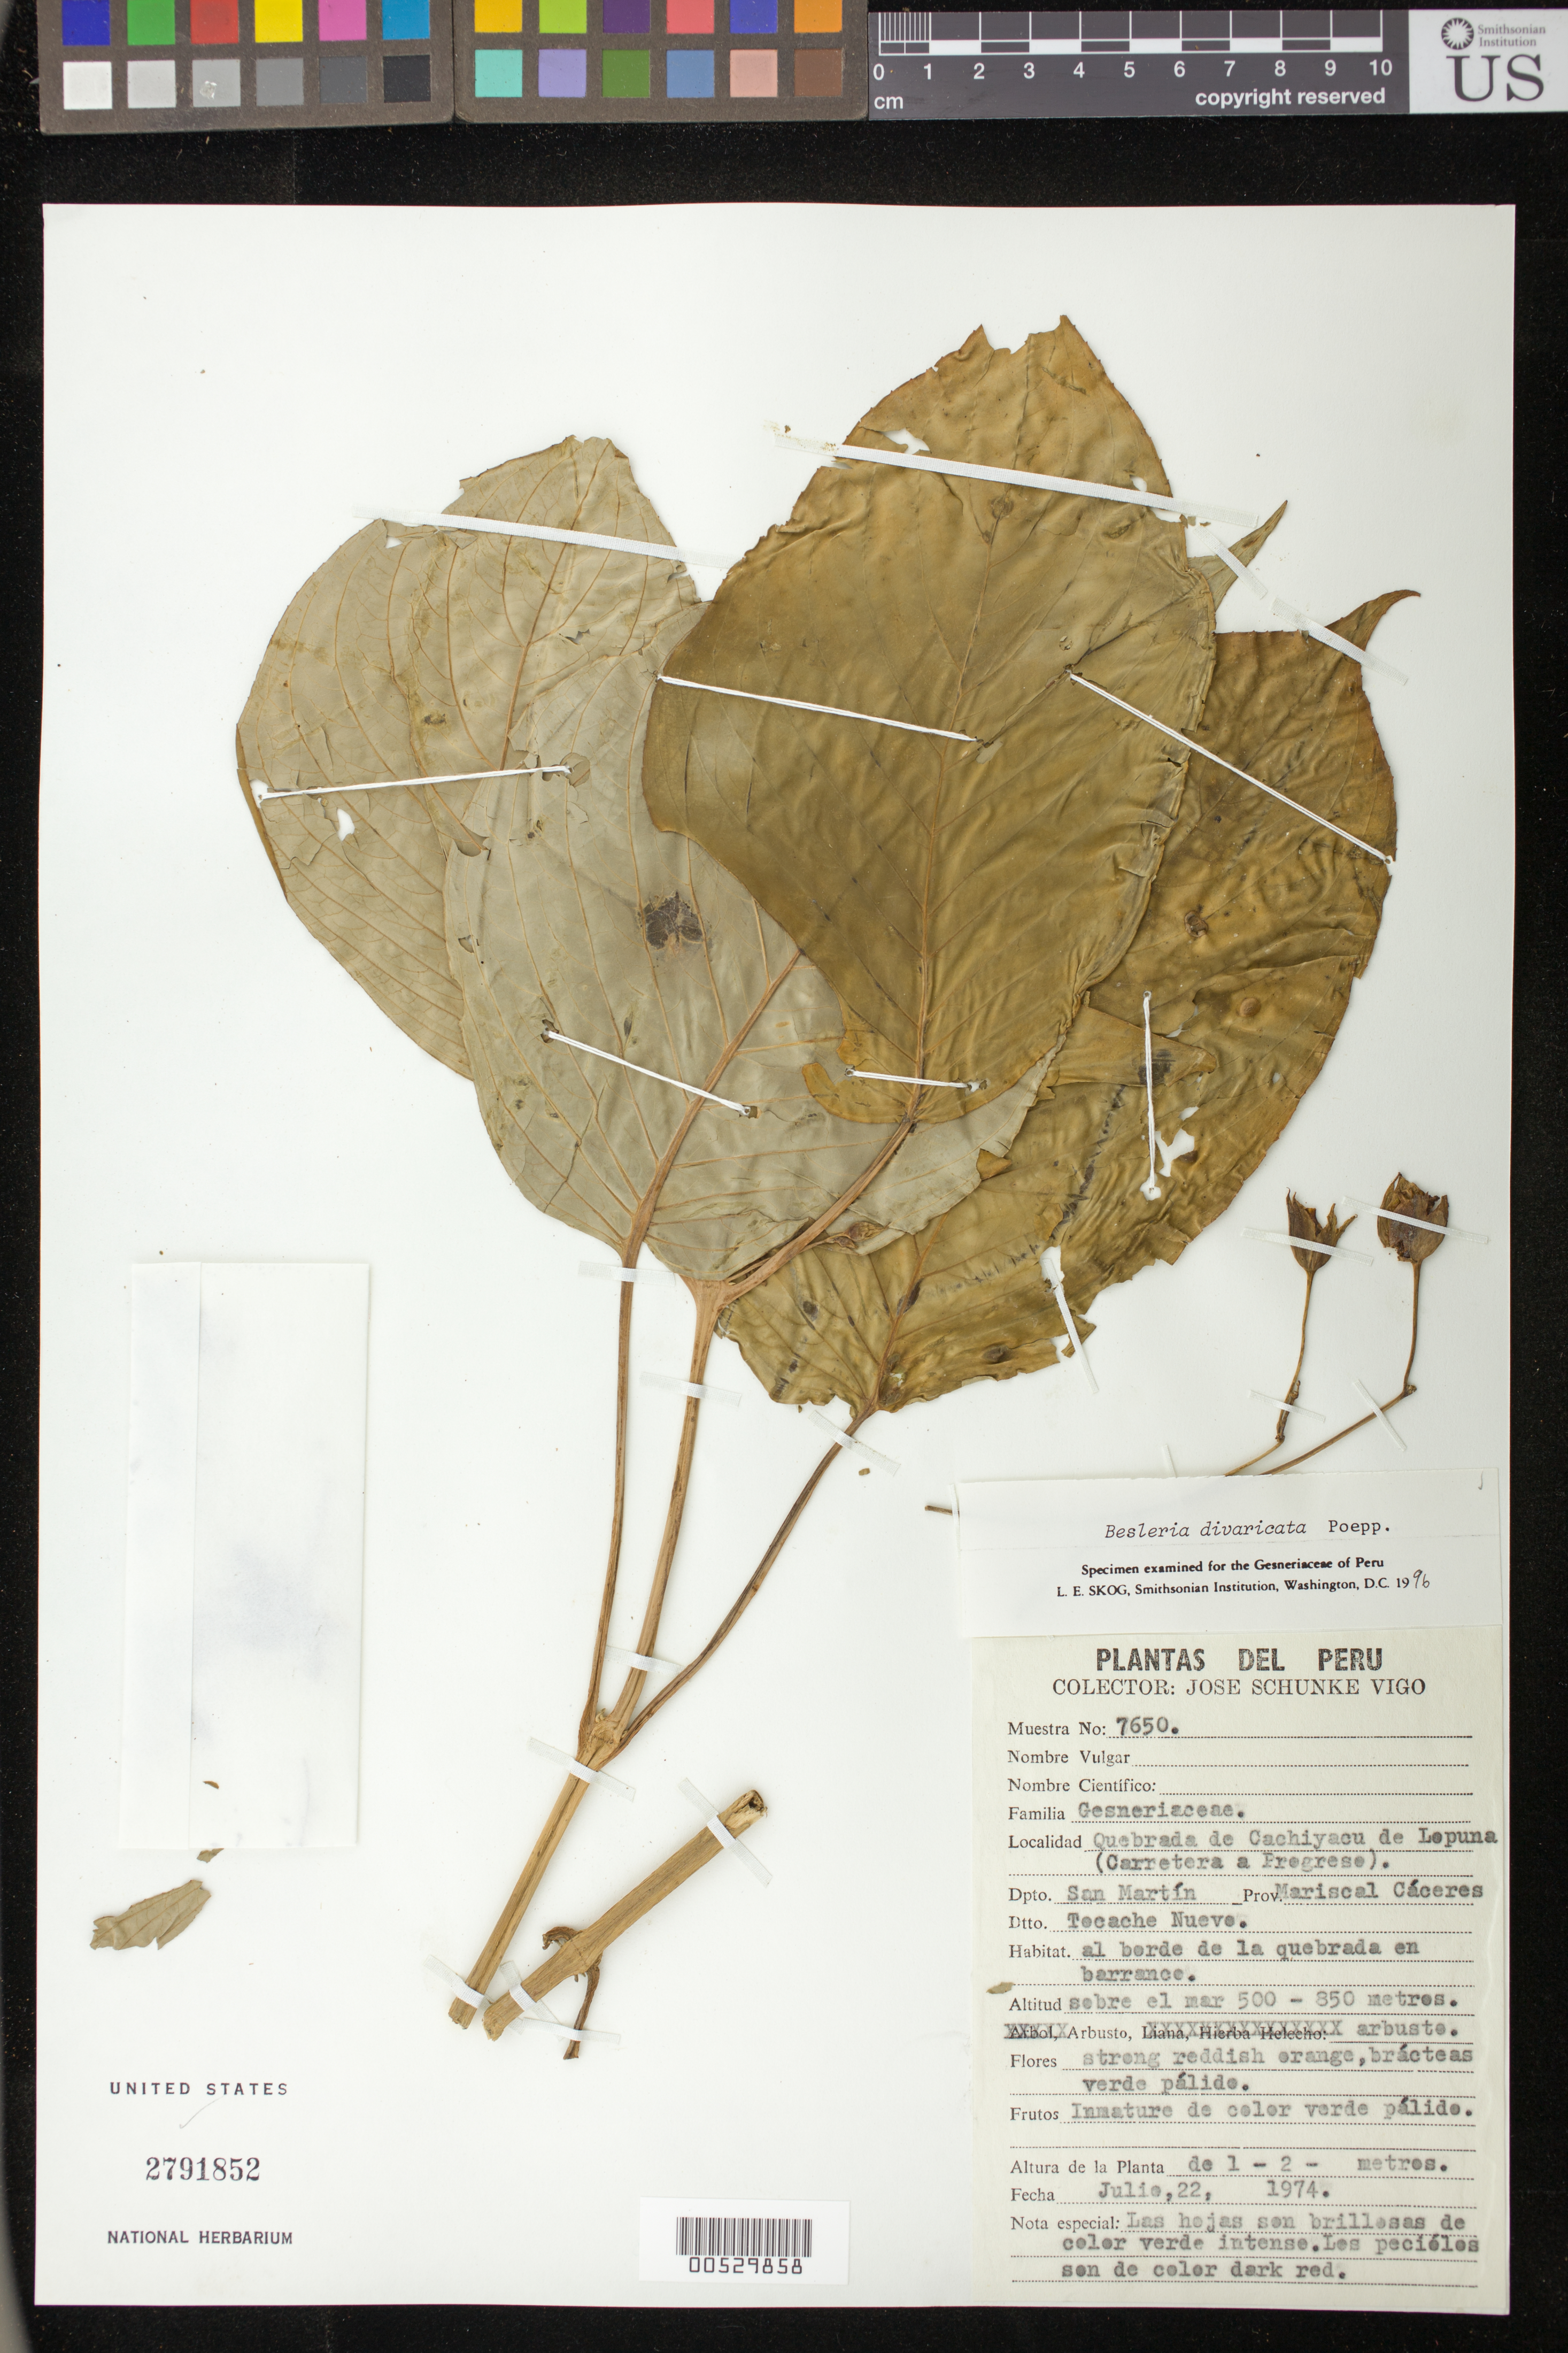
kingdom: Plantae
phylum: Tracheophyta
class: Magnoliopsida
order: Lamiales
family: Gesneriaceae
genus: Besleria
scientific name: Besleria divaricata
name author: Poepp.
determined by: Skog, Laurence E.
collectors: J. Schunke Vigo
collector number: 7650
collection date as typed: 22 Jul 1974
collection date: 1974-07-22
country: Peru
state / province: San Martín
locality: Prov. Mariscal Cáceres, dtto. Tocache Nuevo; Quebrada de Cachiyacu de Louna (Carretera a Progreso)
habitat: Al borde de la quebrada en barranco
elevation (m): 500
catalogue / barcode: US 2791852